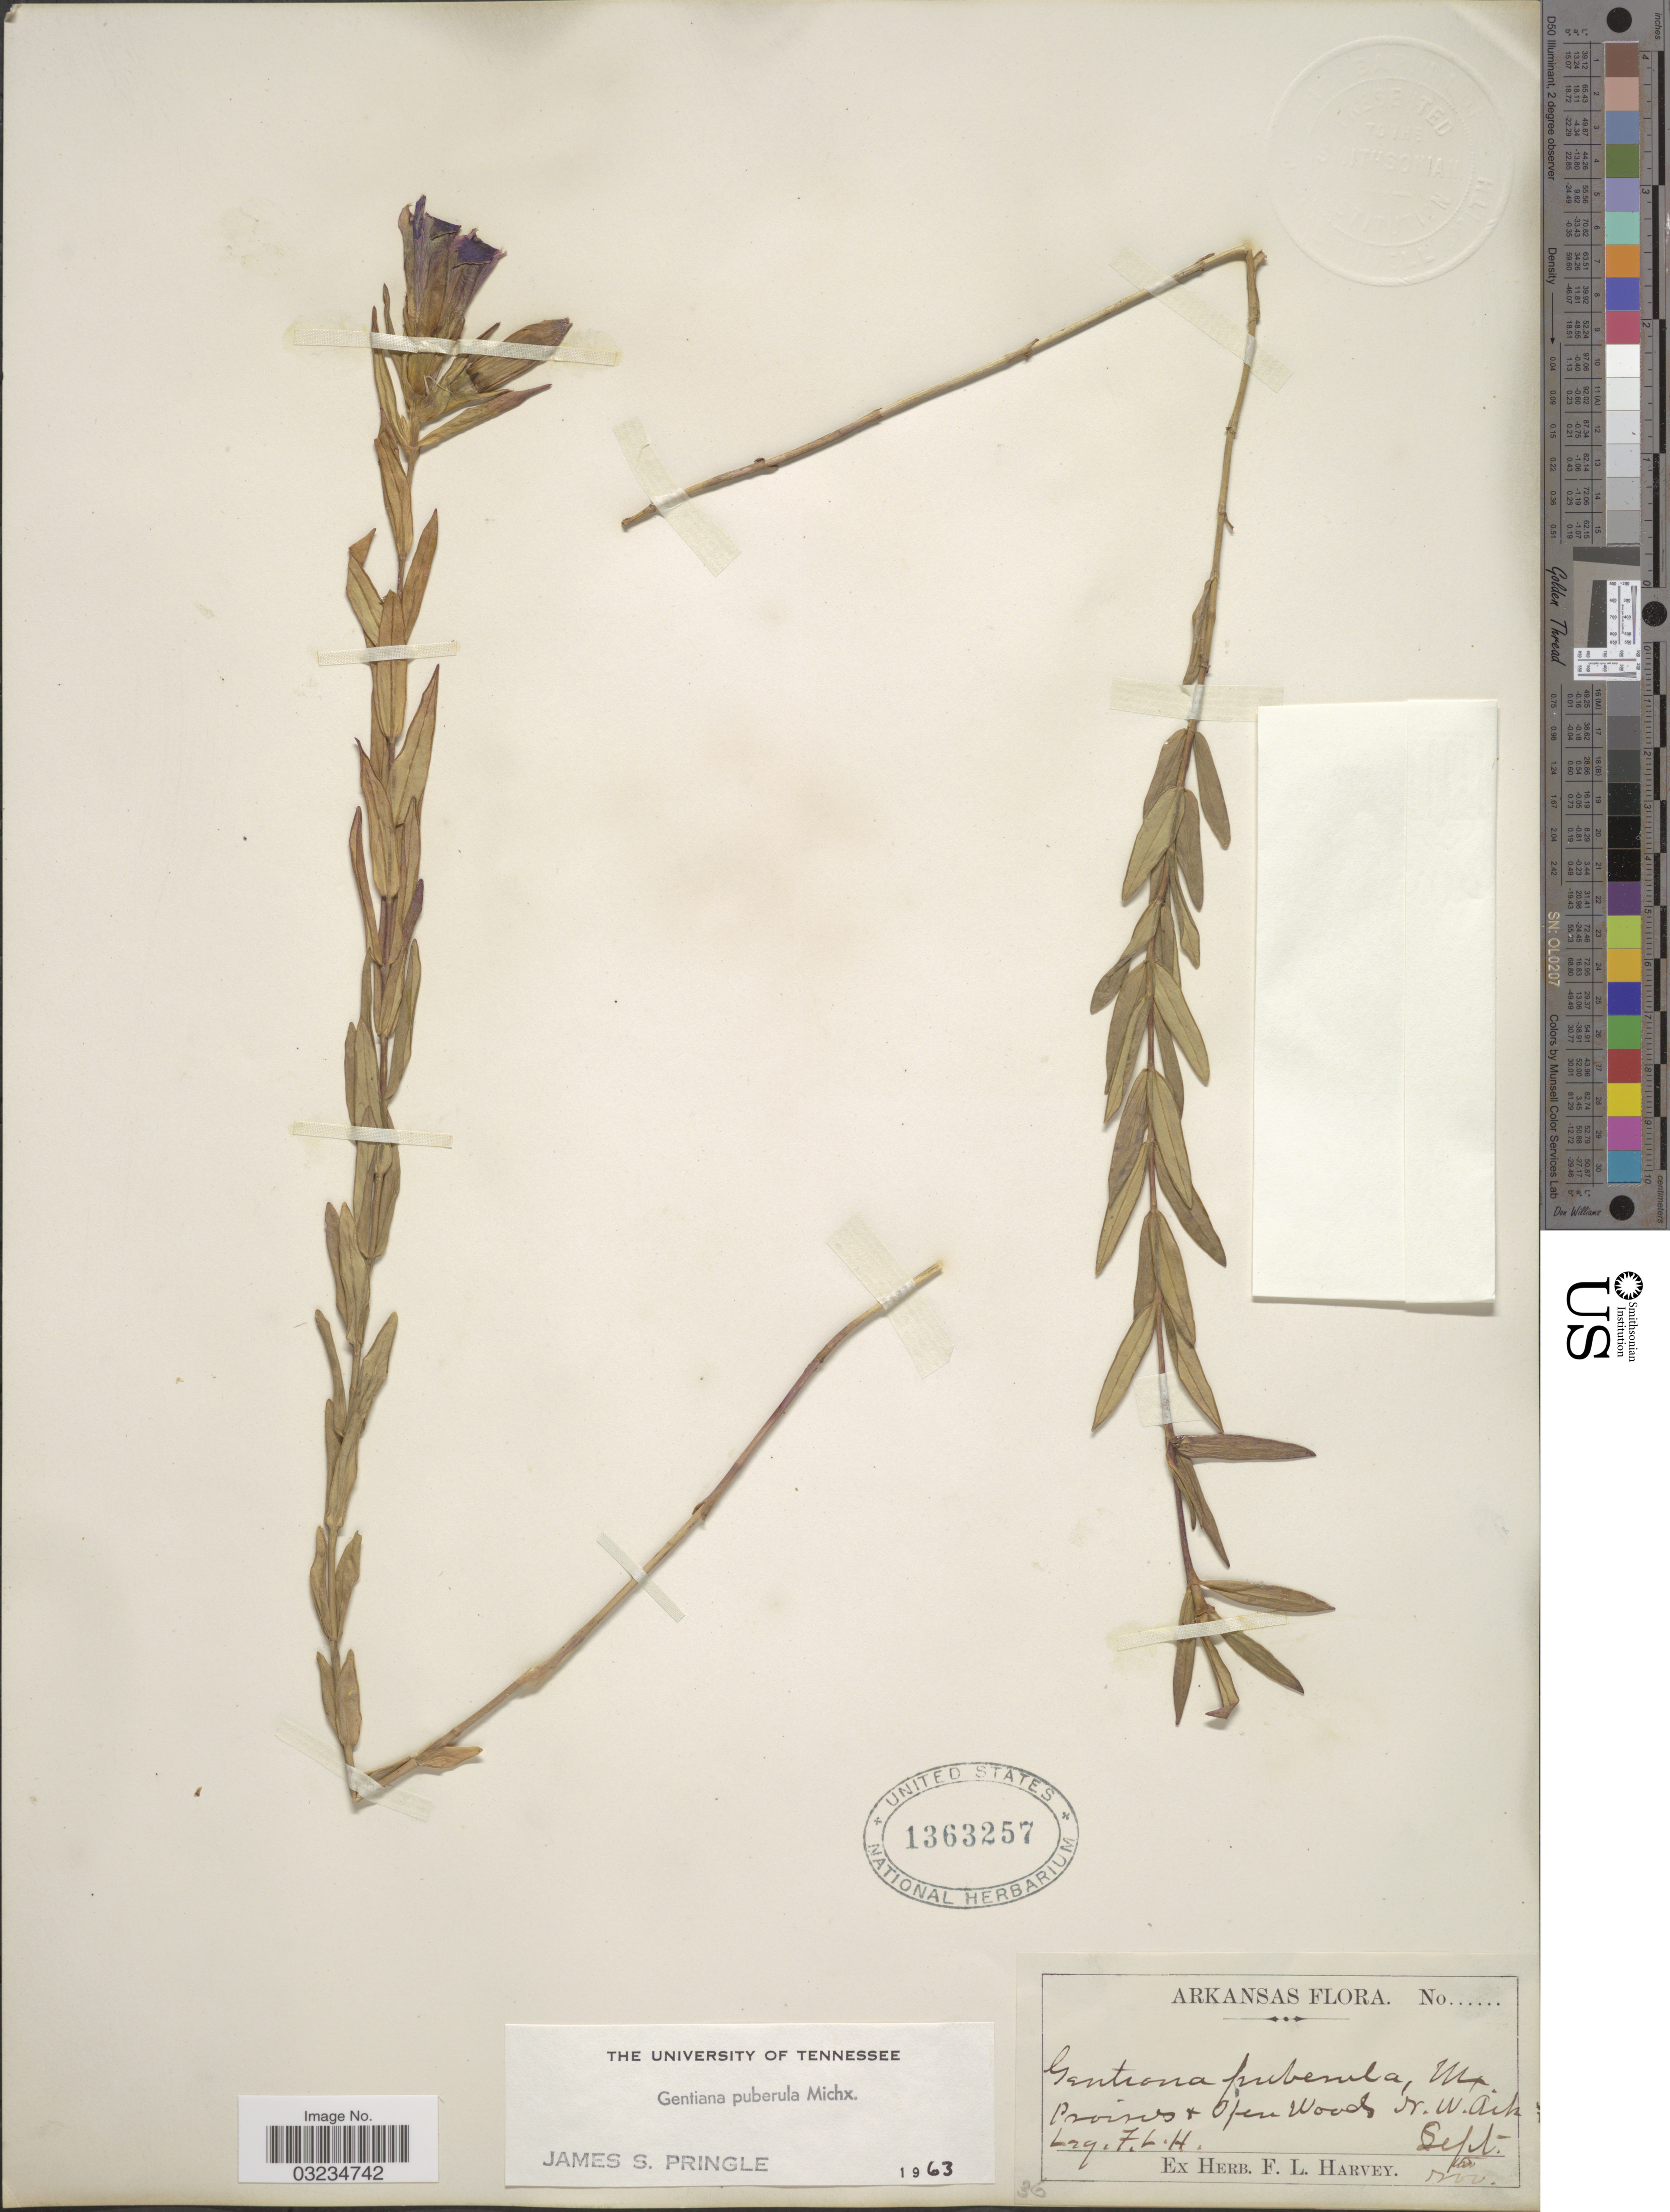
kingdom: Plantae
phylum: Tracheophyta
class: Magnoliopsida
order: Gentianales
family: Gentianaceae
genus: Gentiana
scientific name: Gentiana puberula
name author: Michx.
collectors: F. L. Harvey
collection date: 1800-09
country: United States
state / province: Arkansas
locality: Prairies + Open Woods N.W. Ark.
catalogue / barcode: US 1363257